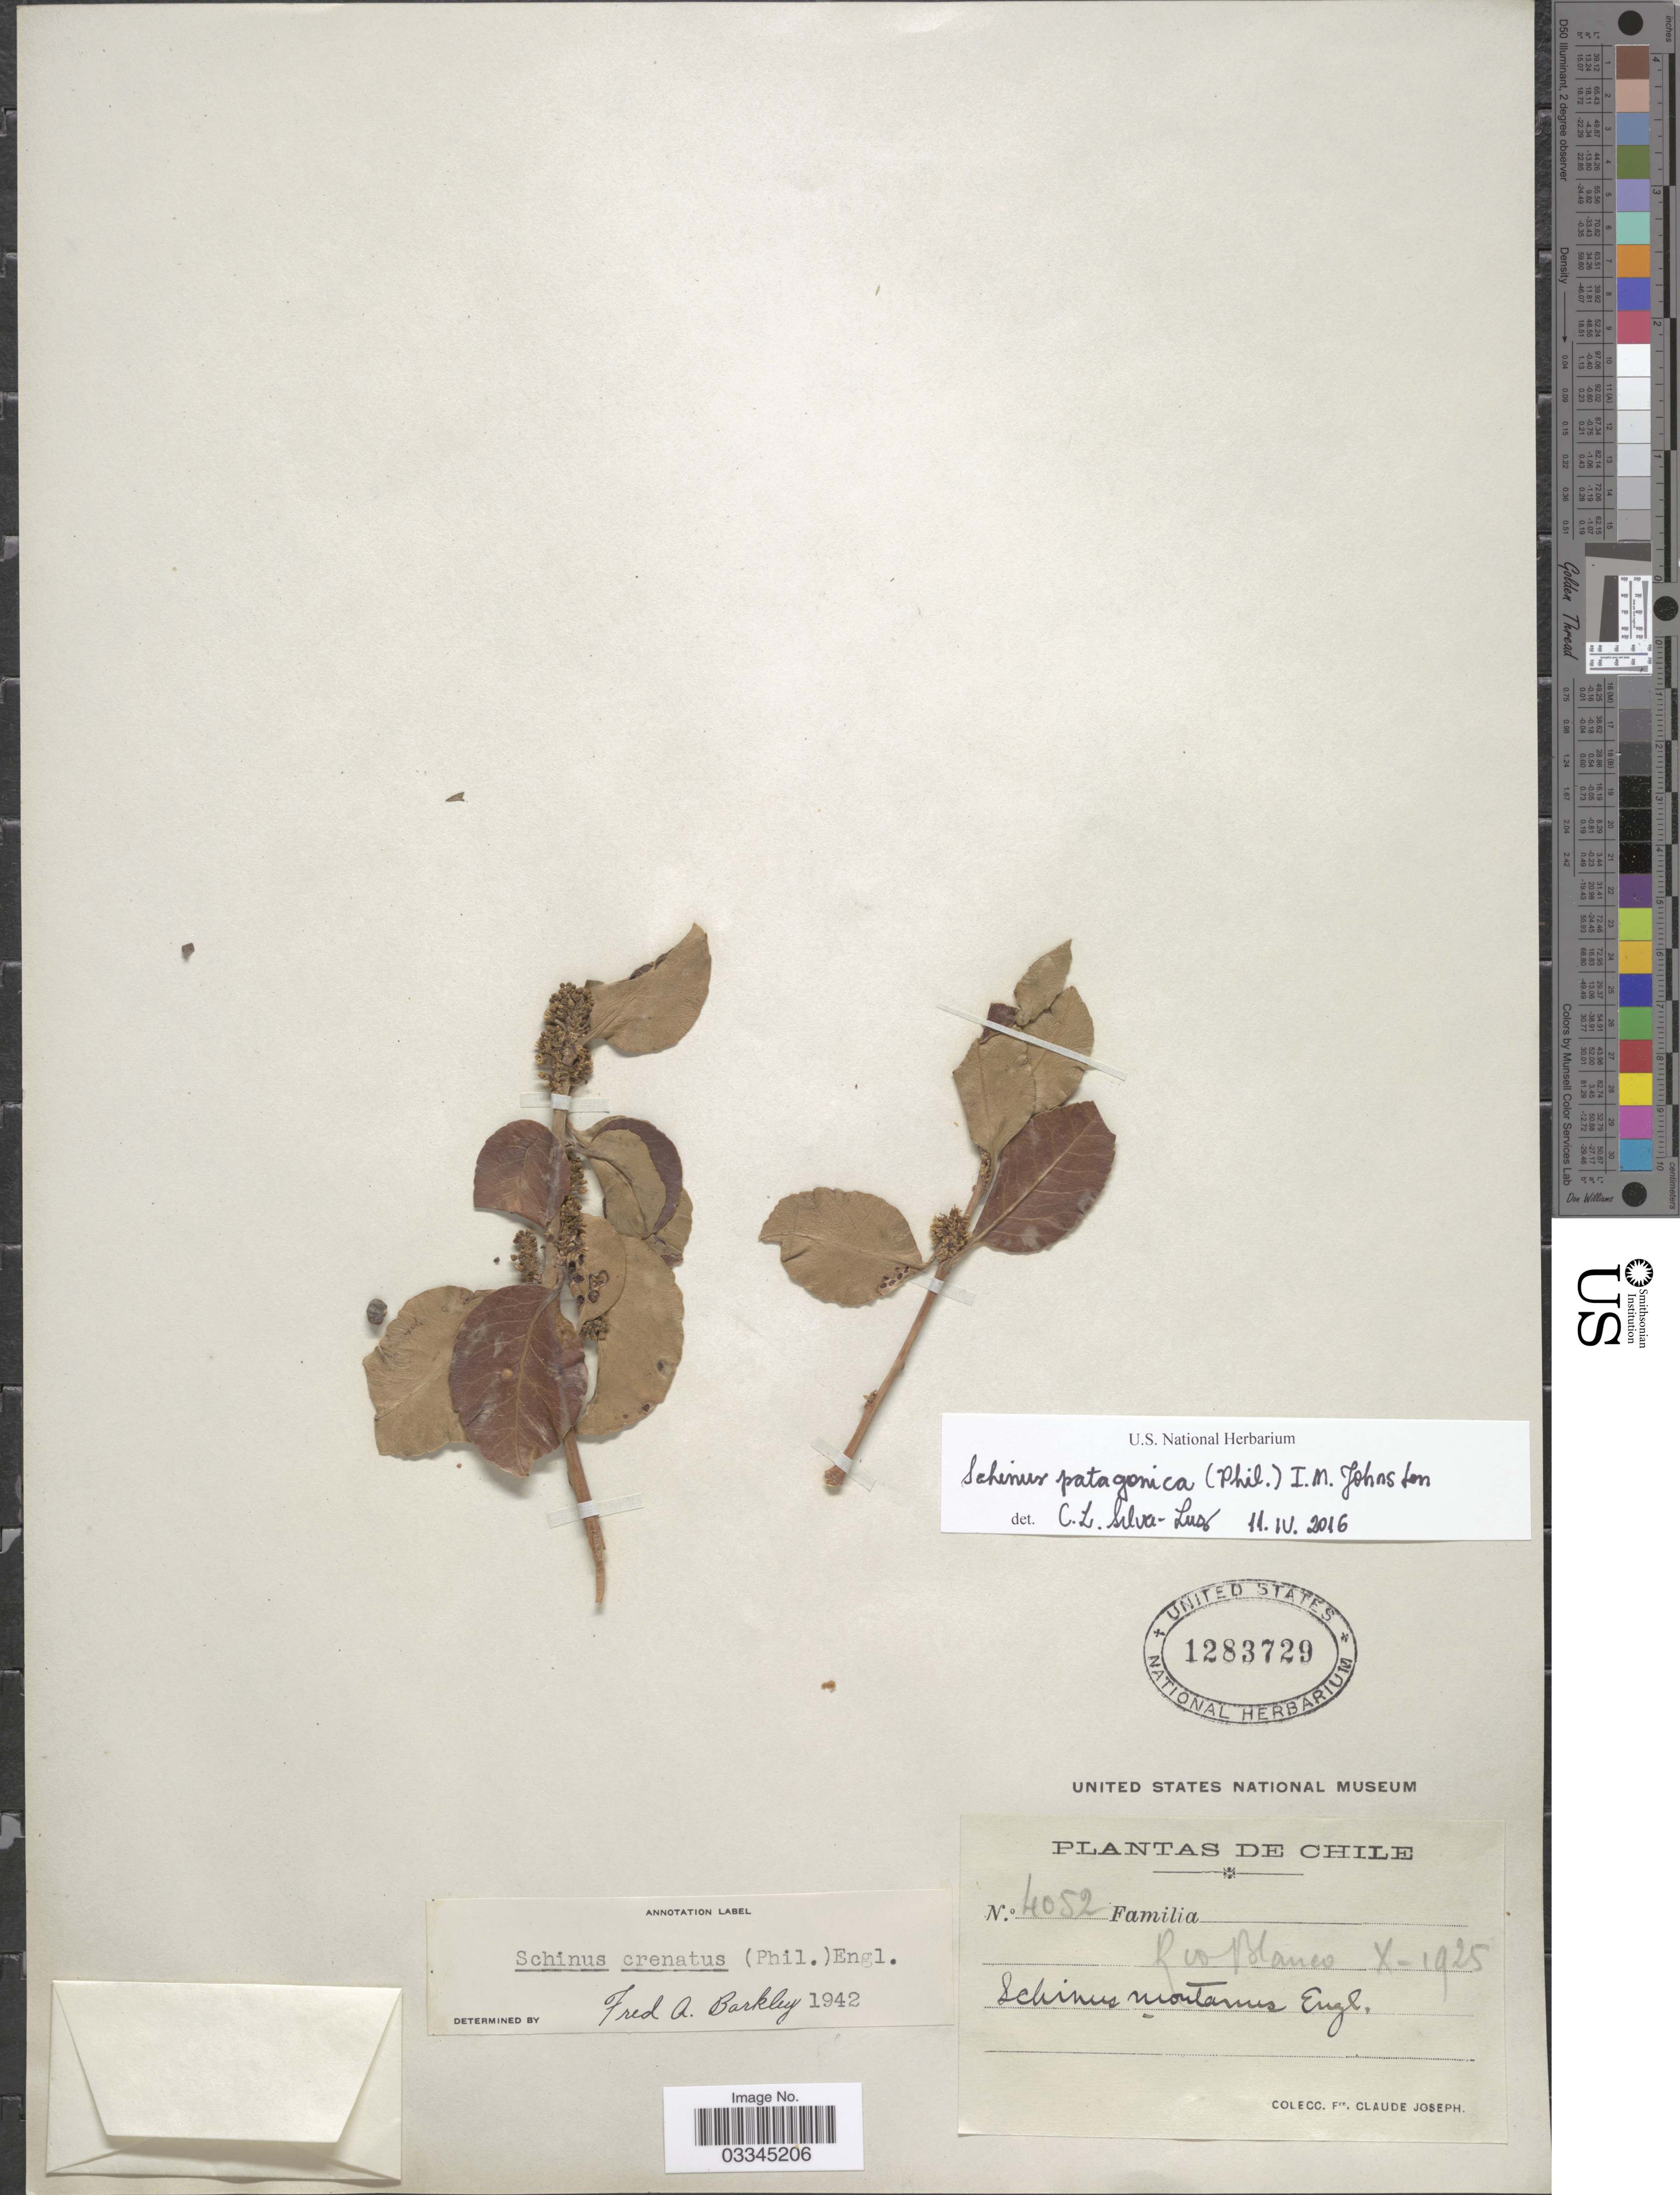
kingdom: Plantae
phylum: Tracheophyta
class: Magnoliopsida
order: Sapindales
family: Anacardiaceae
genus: Schinus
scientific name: Schinus patagonica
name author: (Phil.) I.M. Johnst.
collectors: Bro. Claude-Joseph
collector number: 4052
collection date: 1925-10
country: Chile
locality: Rio Blanco.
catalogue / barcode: US 1283729